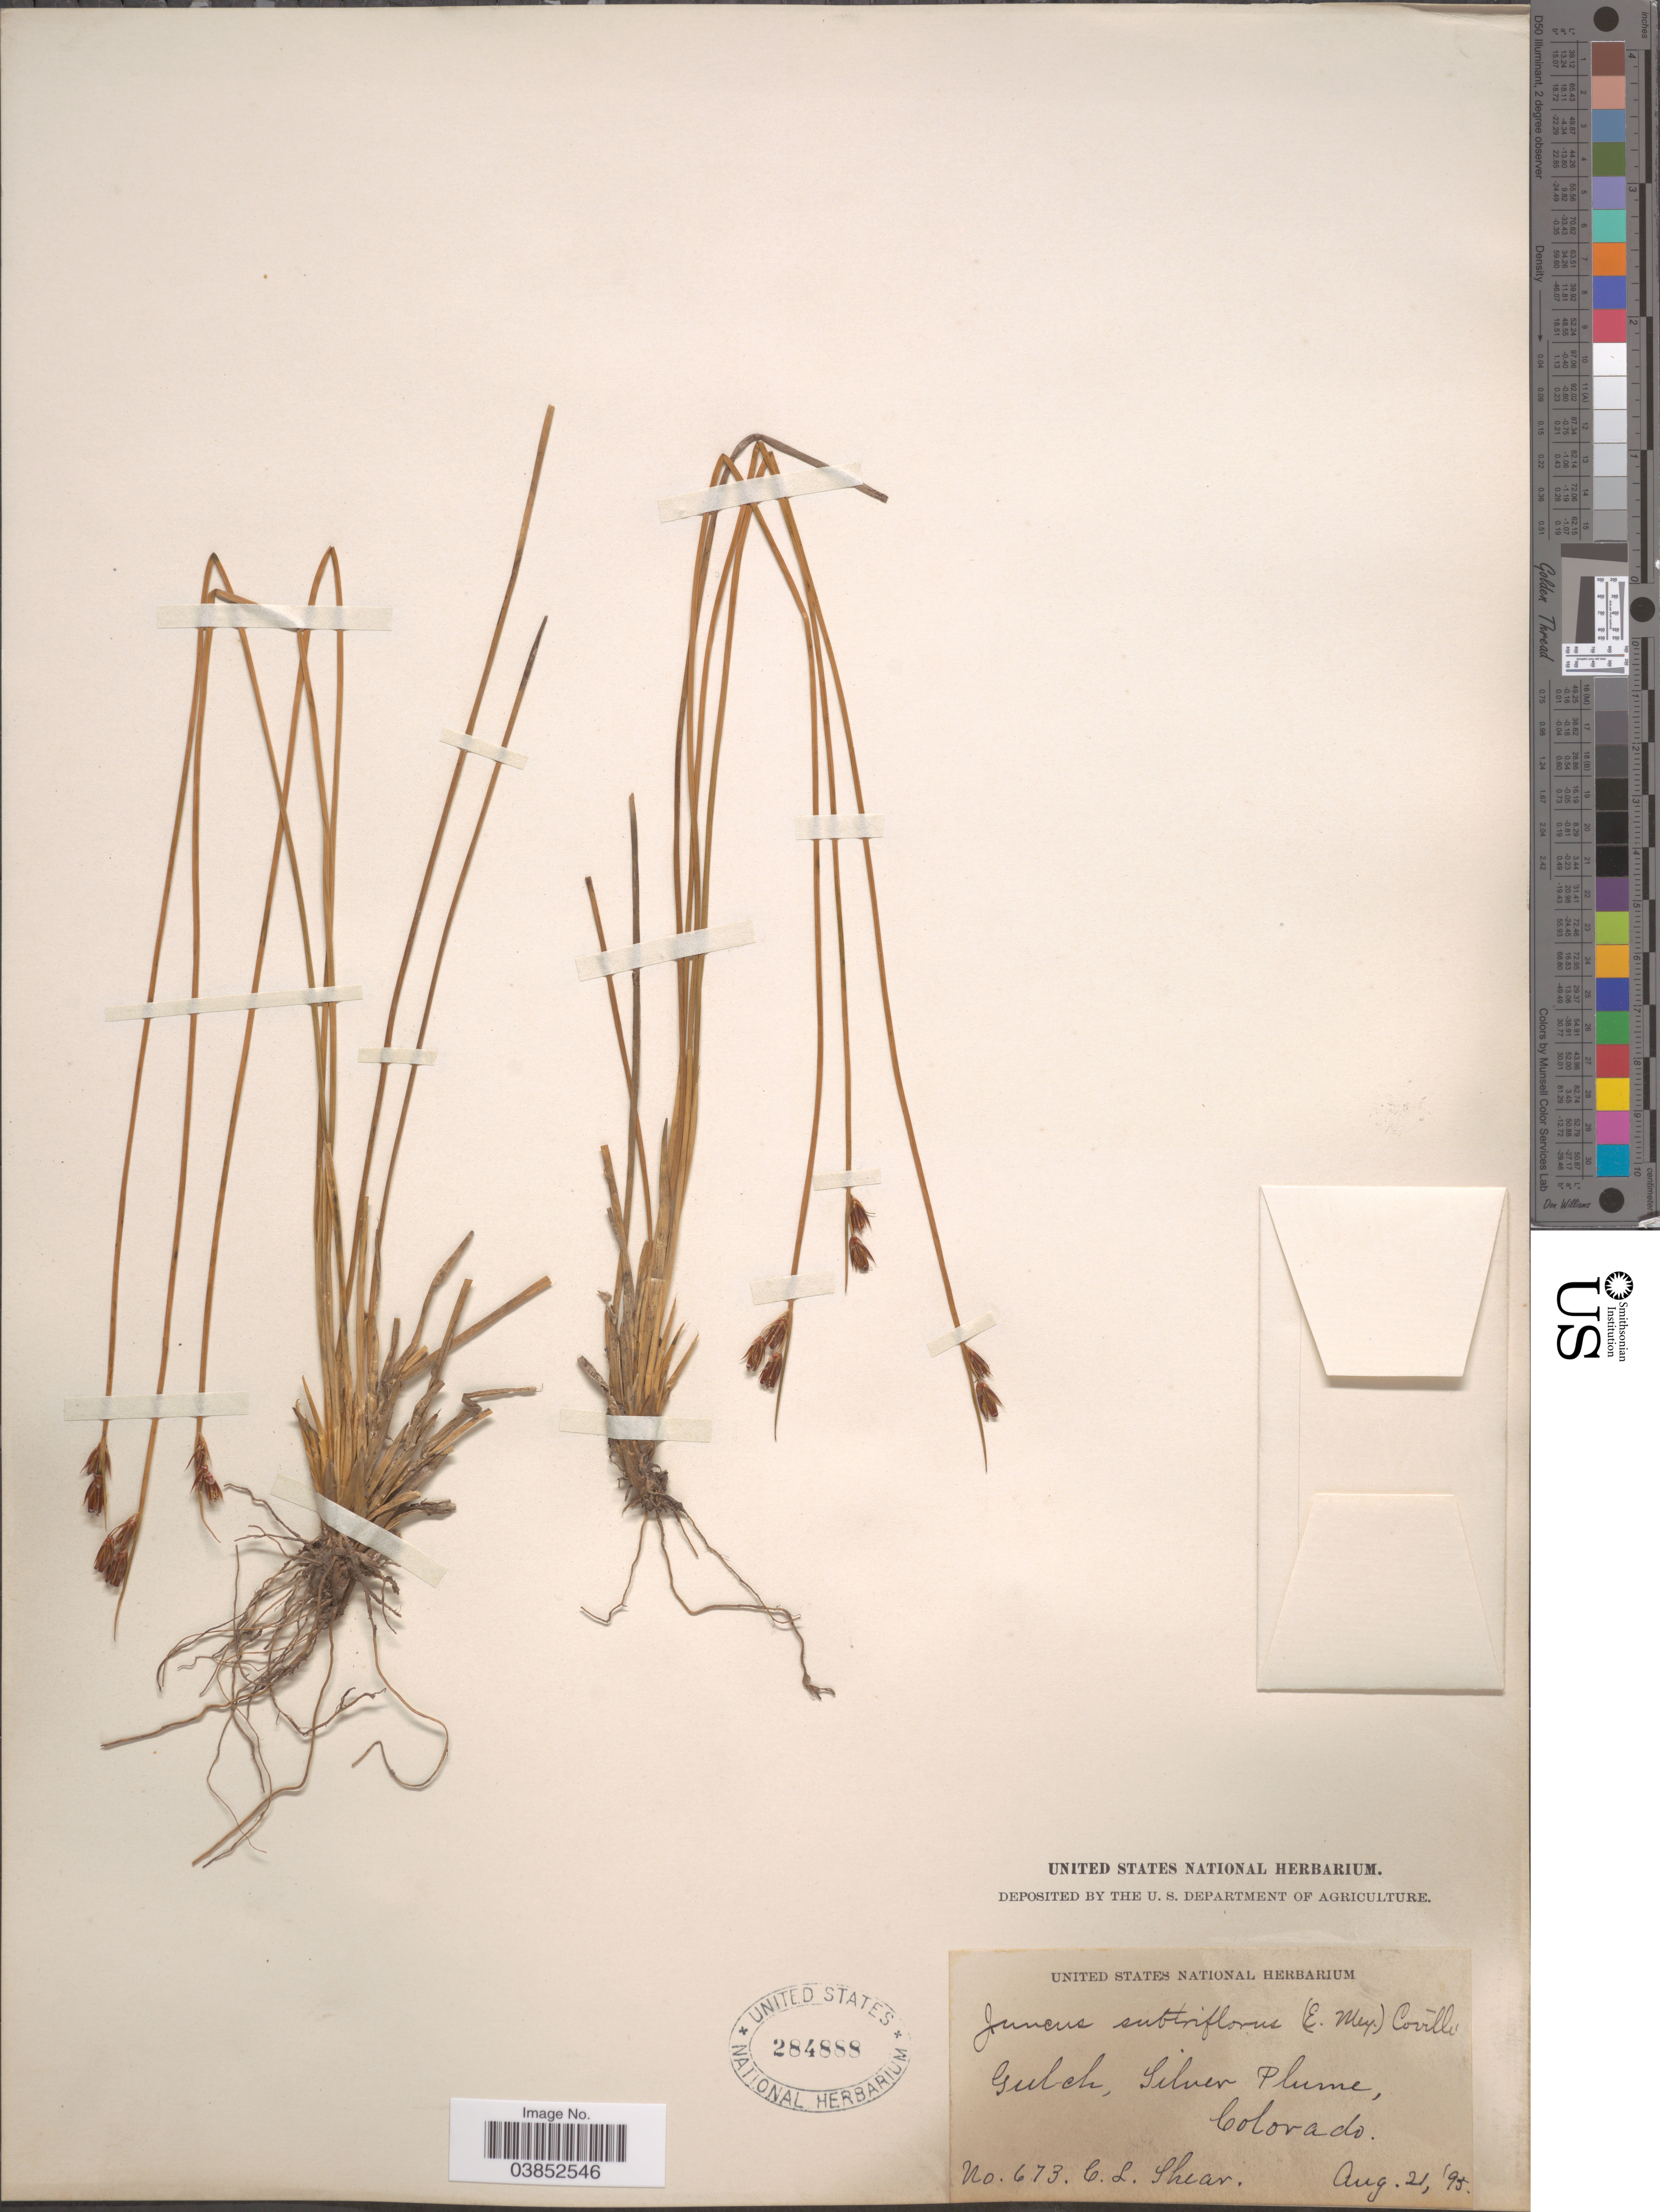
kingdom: Plantae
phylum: Tracheophyta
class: Liliopsida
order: Poales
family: Juncaceae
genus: Juncus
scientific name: Juncus drummondii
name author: E. Mey.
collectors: C. L. Shear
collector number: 673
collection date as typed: Transcribed d/m/y: 21/8/95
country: United States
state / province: Colorado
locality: Gulch, Silver Plume.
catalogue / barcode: US 284888